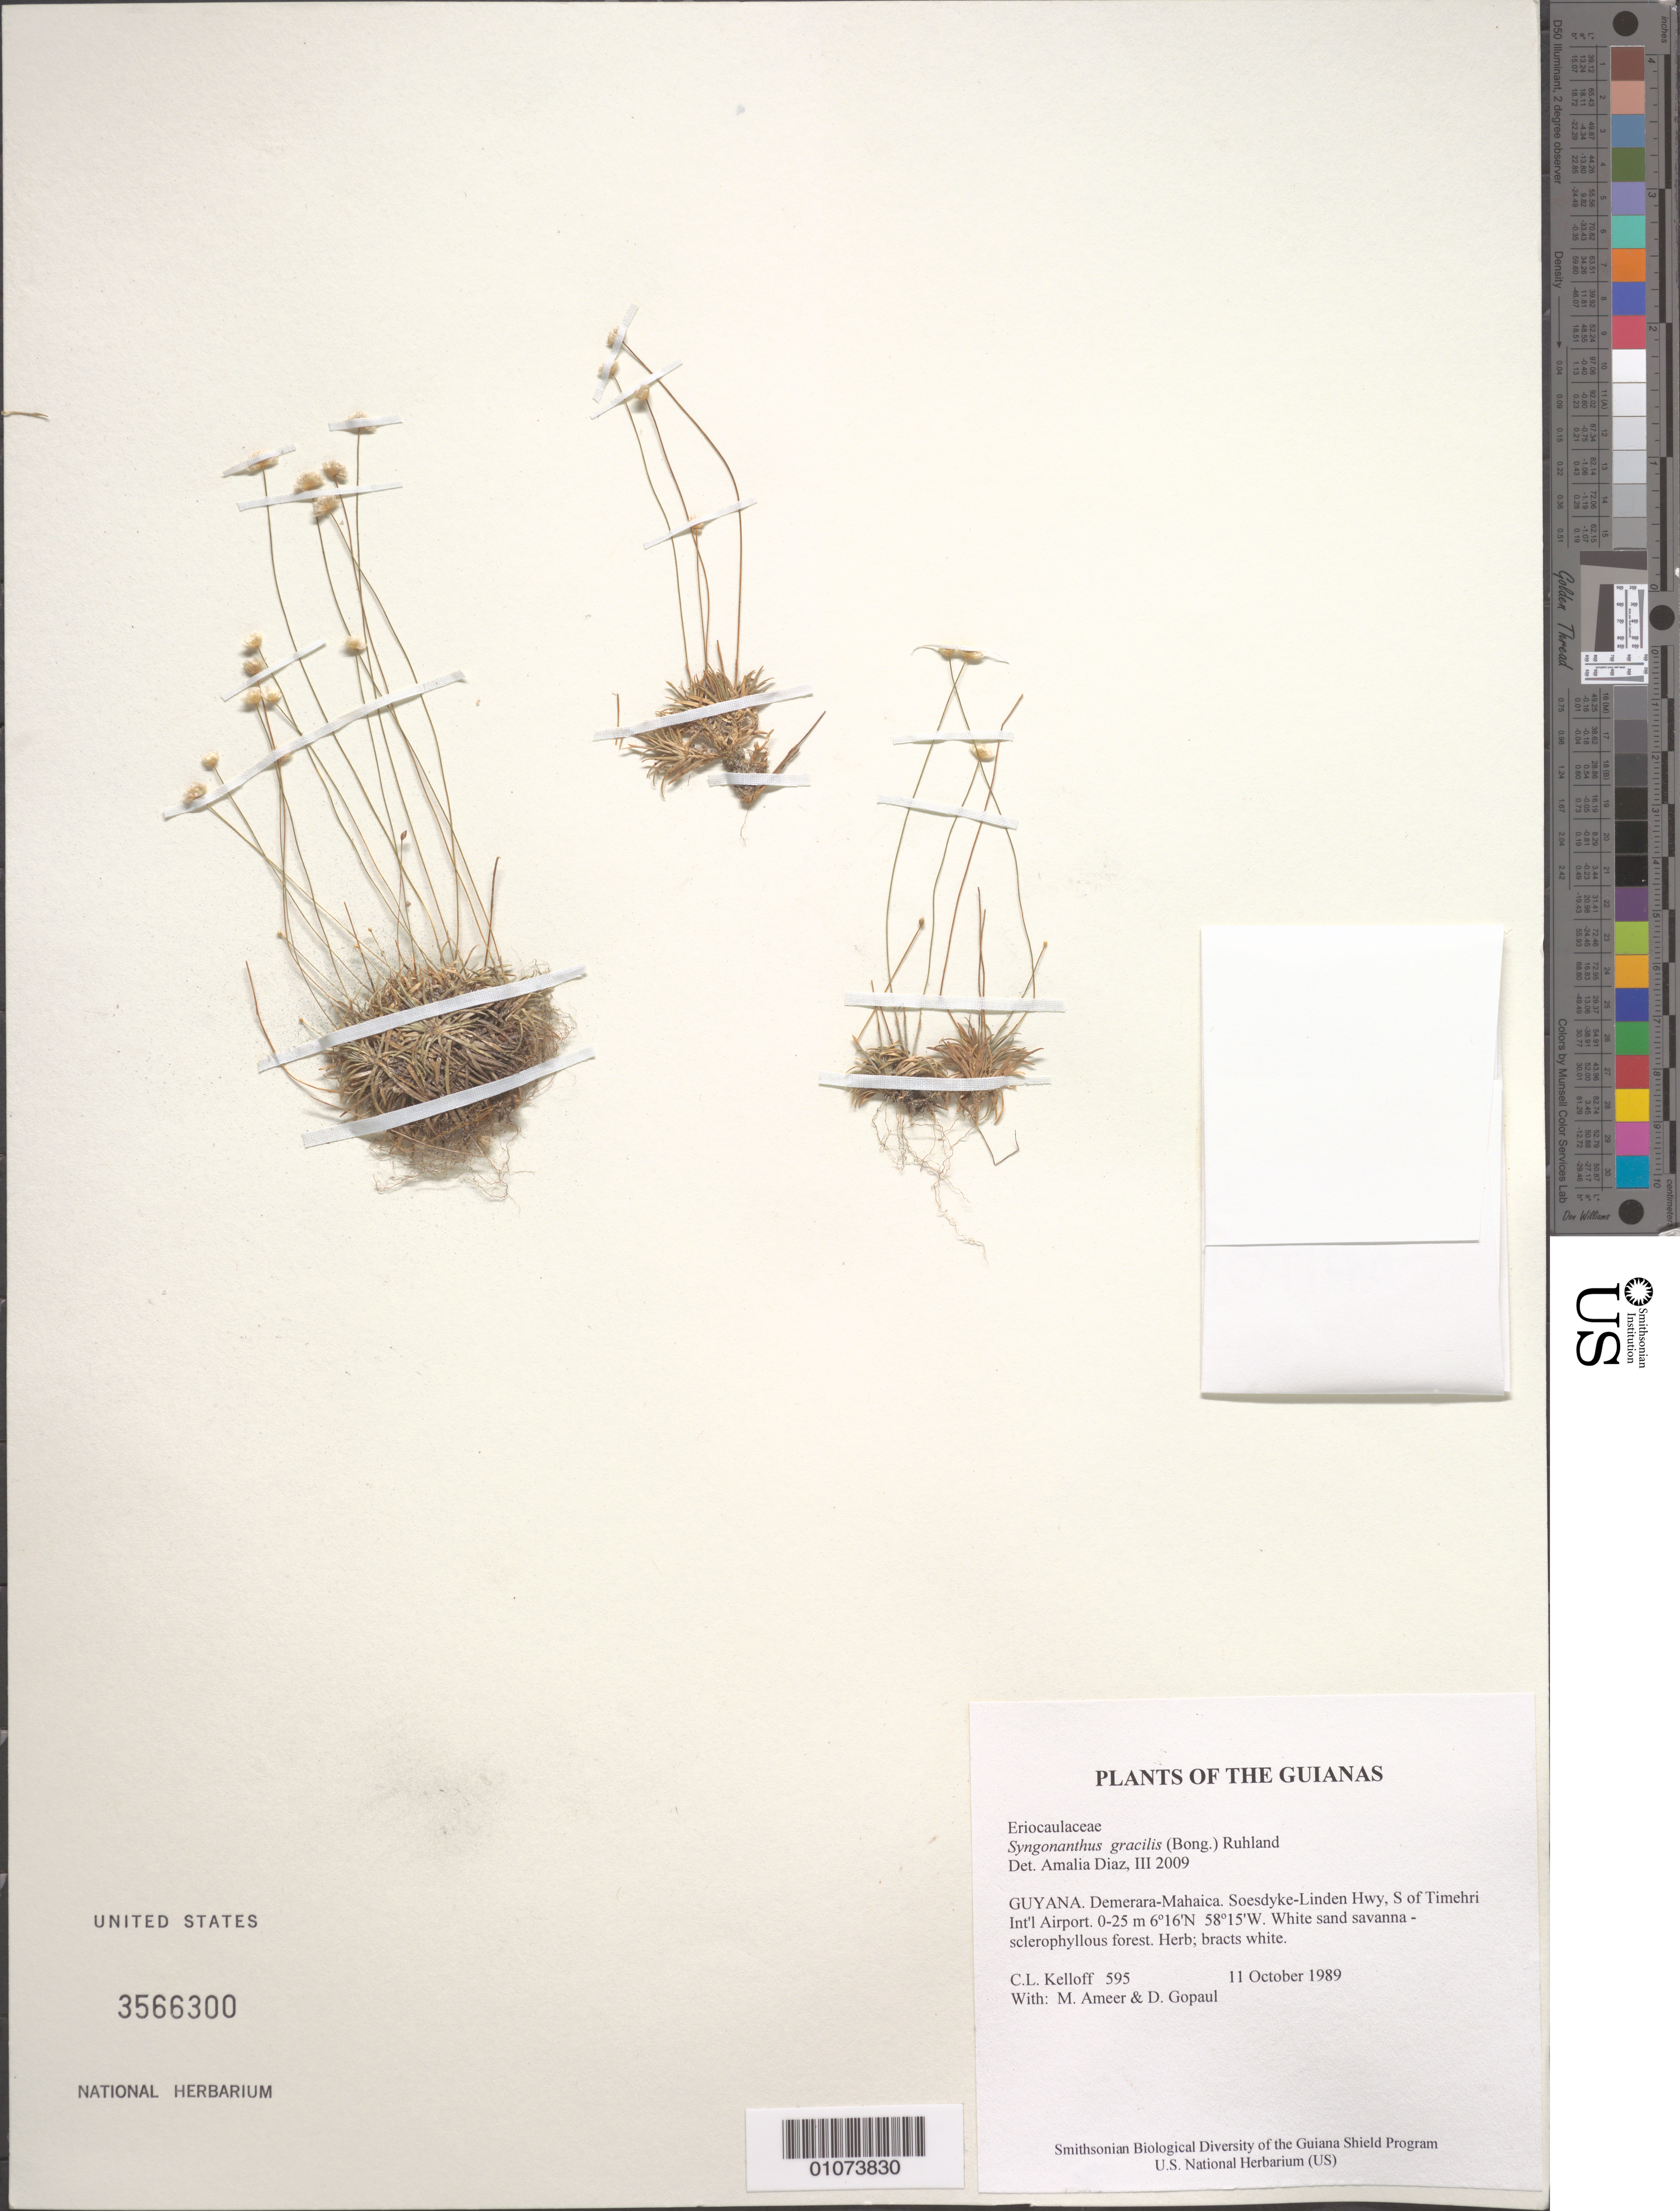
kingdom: Plantae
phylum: Tracheophyta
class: Liliopsida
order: Poales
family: Eriocaulaceae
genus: Comanthera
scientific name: Comanthera kegeliana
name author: (Körn.) Moldenke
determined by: Hensold, N.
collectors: C. L. Kelloff, M. Ameer & D. Gopaul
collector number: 595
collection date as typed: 11 October 1989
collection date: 1989-10-11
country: Guyana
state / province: Demerara-Mahaica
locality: Soesdyke-Linden Hwy, S of Timehri Int'l Airport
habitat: White sand savanna - sclerophyllous forest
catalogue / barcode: US 3566300